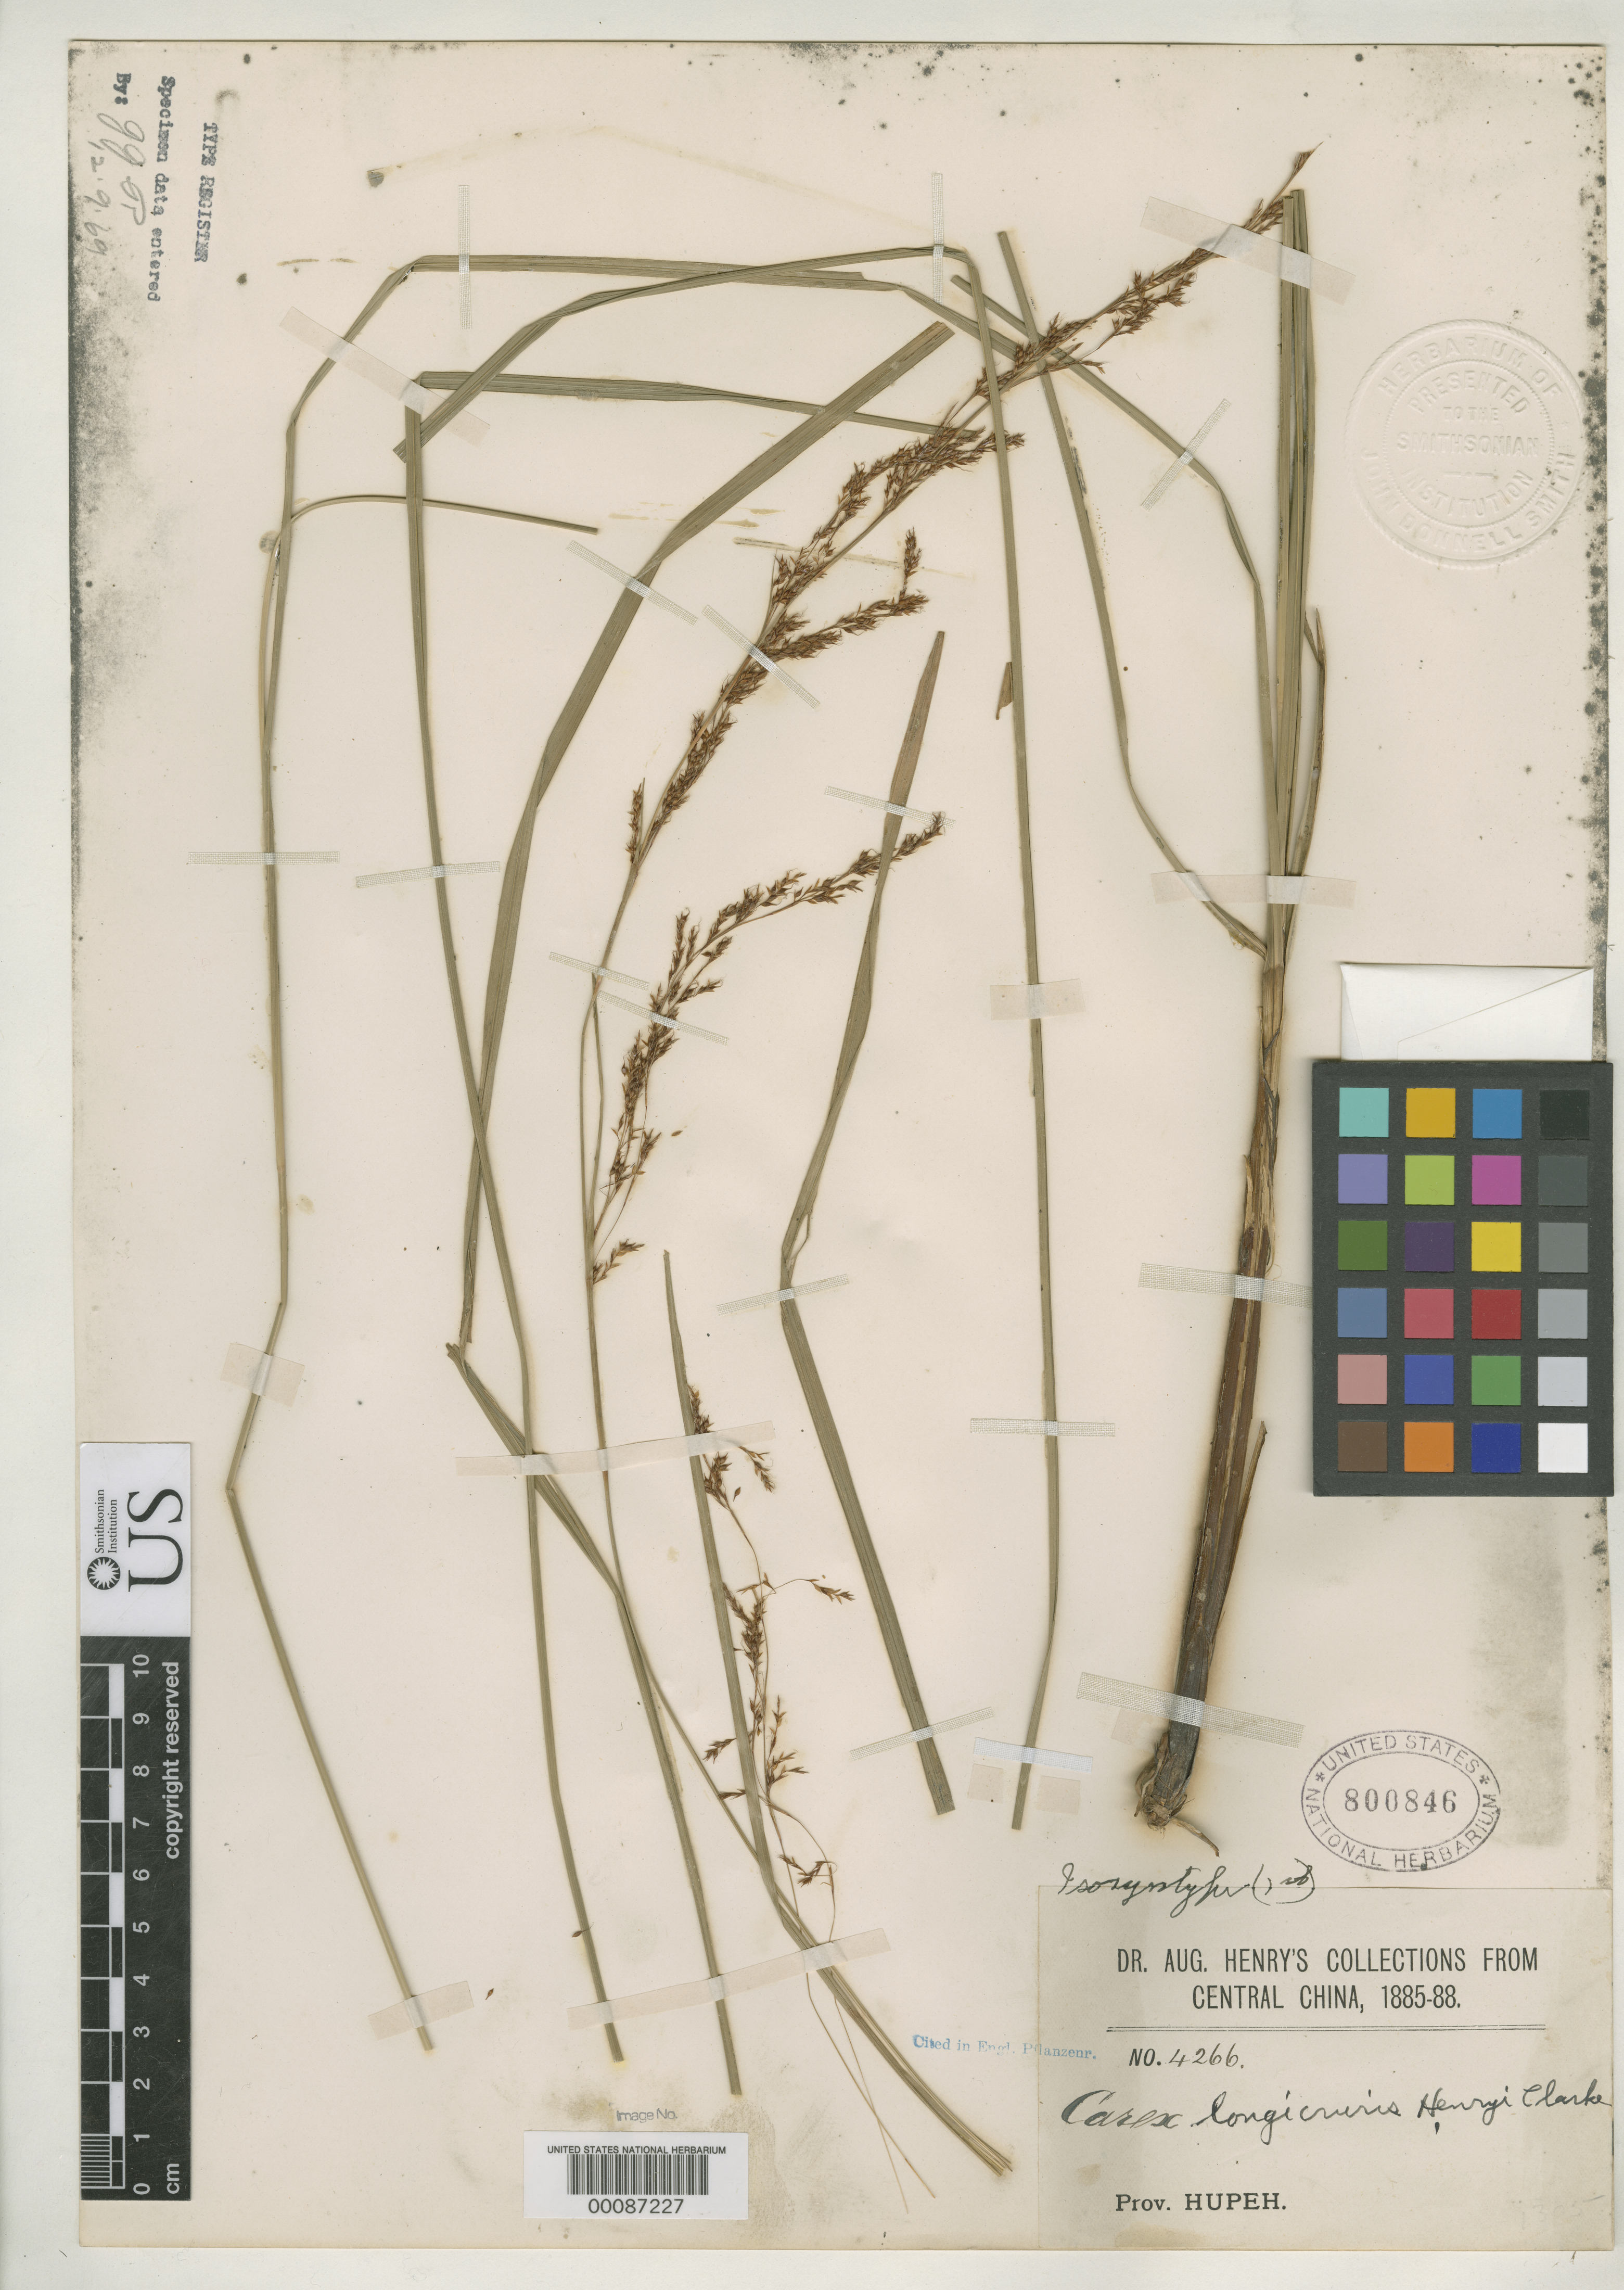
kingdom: Plantae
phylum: Tracheophyta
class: Liliopsida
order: Poales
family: Cyperaceae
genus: Carex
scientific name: Carex longicruris var. henryi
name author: C.B. Clarke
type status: Syntype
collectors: A. Henry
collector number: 4266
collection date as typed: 1885-88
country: China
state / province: Hubei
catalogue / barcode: US 800846